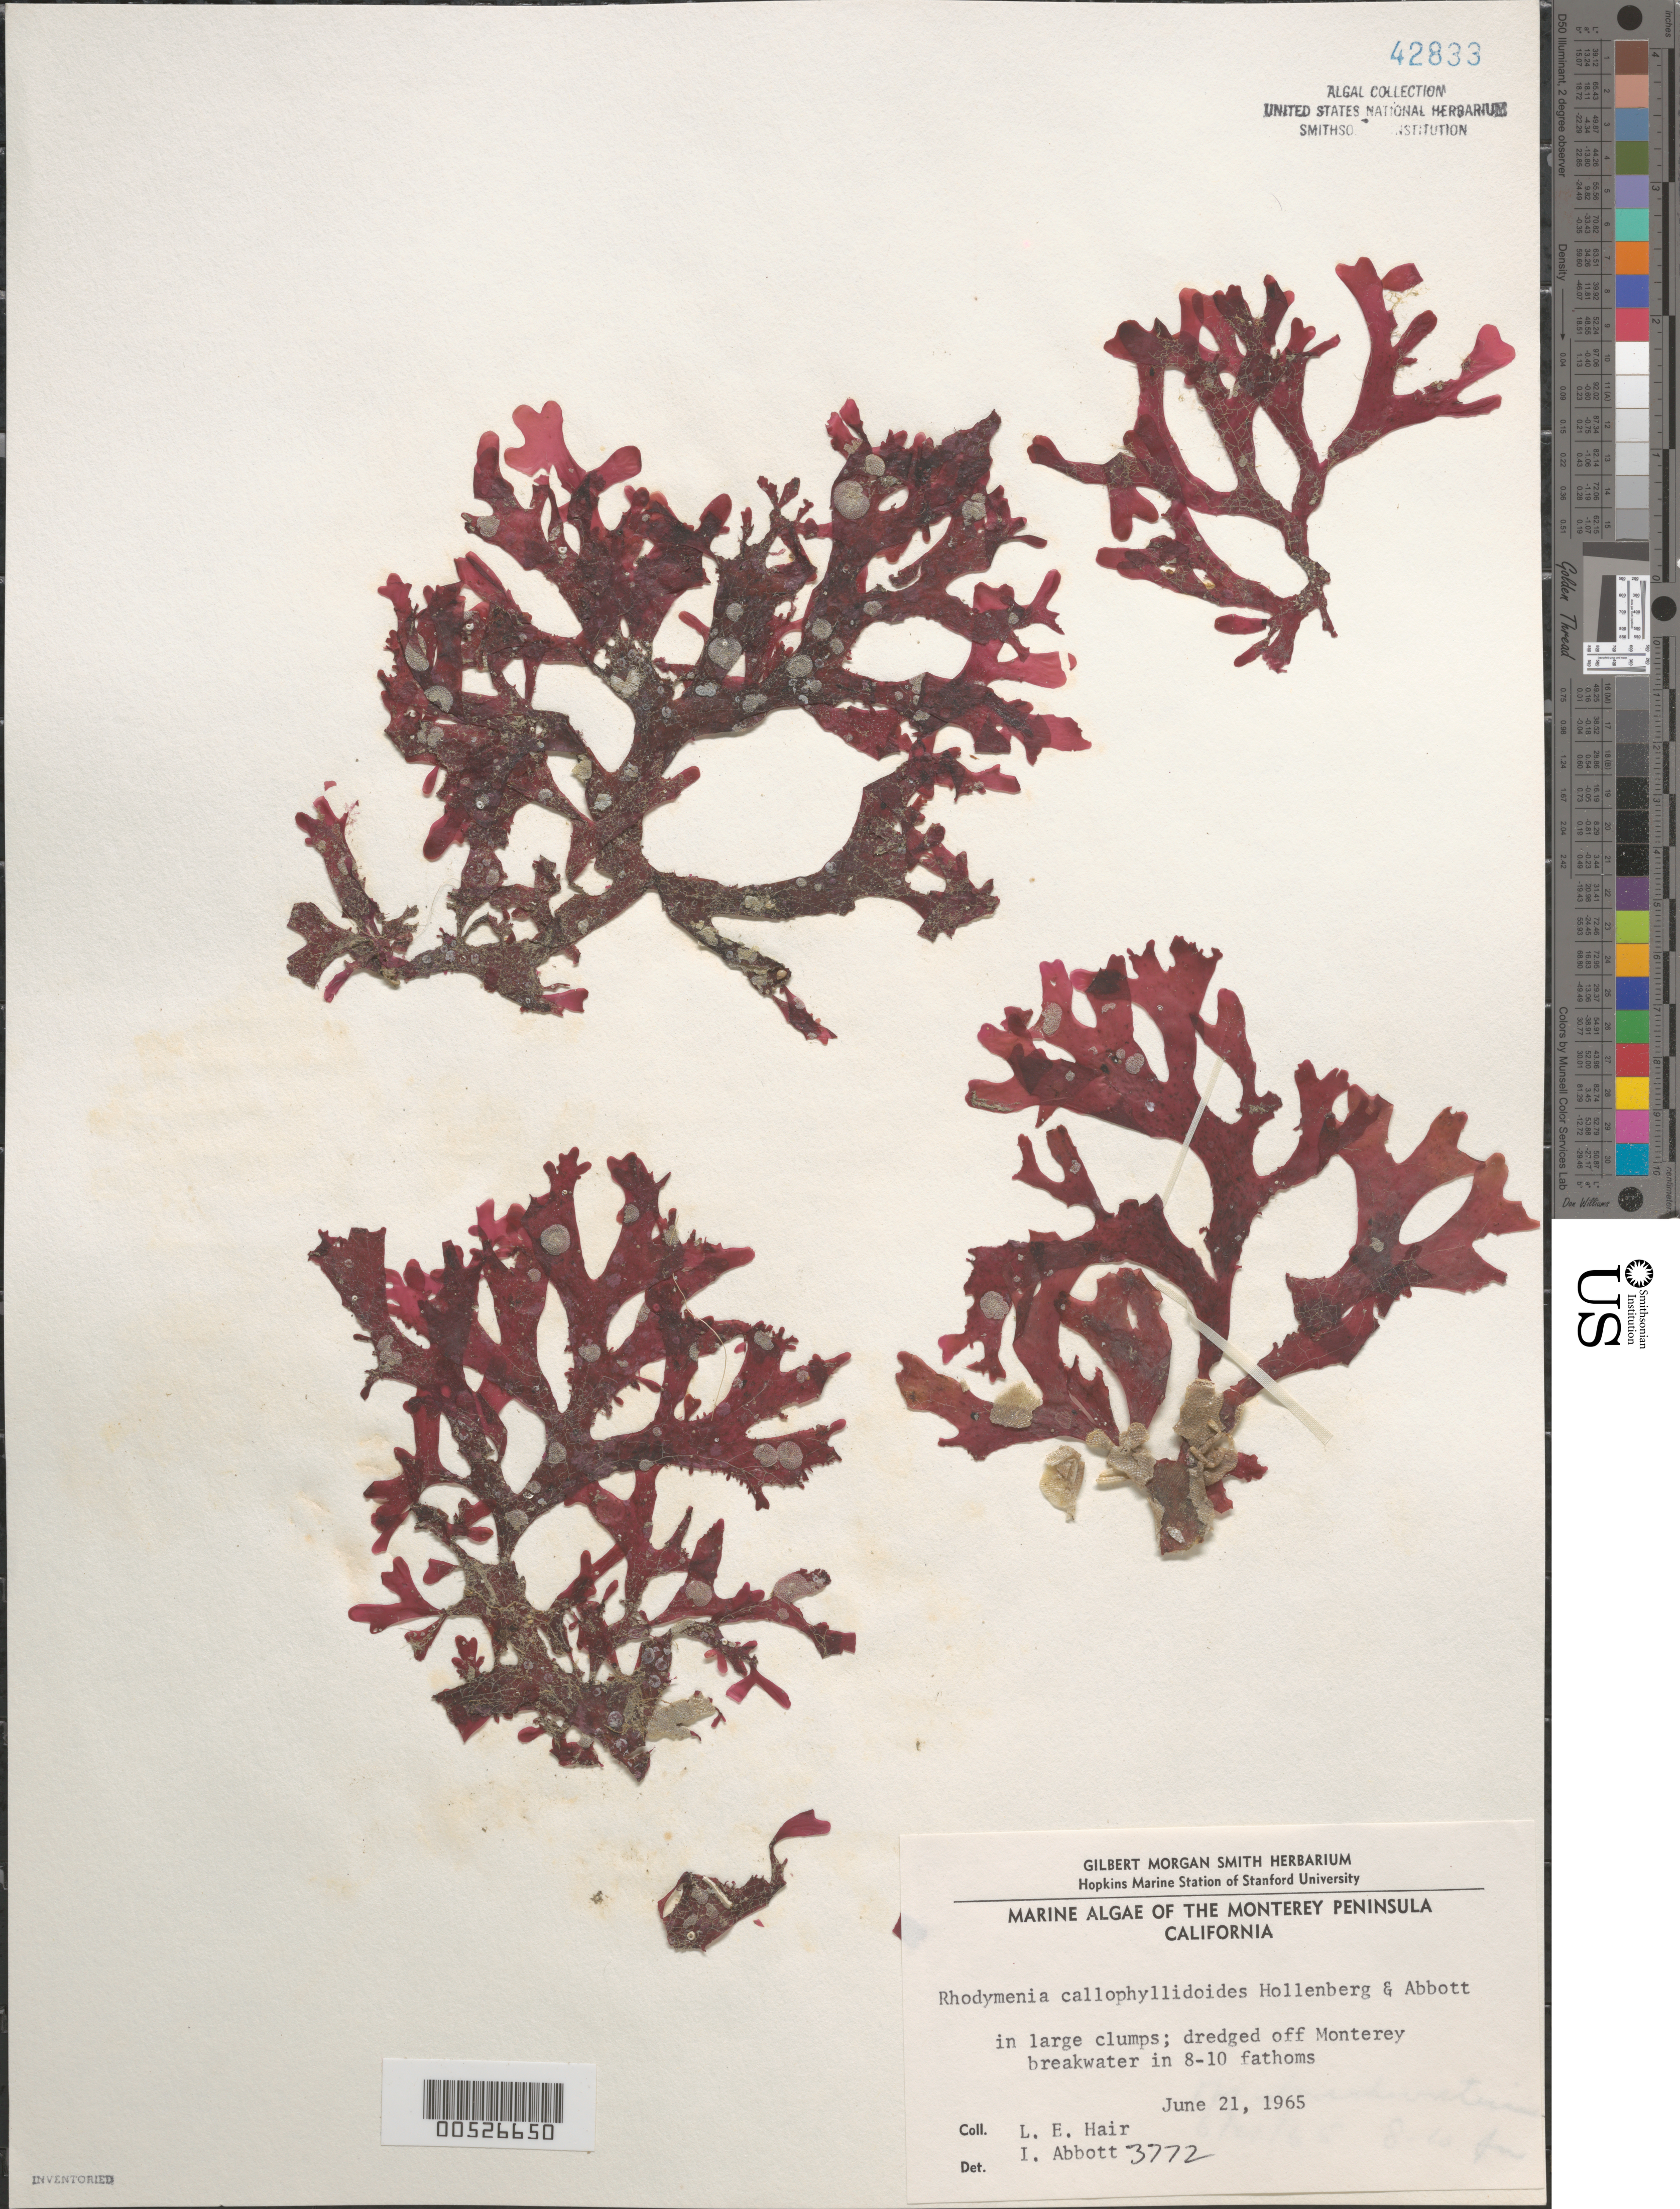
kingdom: Plantae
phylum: Rhodophyta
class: Florideophyceae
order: Rhodymeniales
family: Rhodymeniaceae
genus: Rhodymenia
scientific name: Rhodymenia callophyllidoides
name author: Hollenb. & I.A. Abbott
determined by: Abbott, Isabella A.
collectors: L. Hair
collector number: IAA 3772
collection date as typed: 21 Jun 1965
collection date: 1965-06-21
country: United States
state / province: California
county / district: Monterey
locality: Off Monterey breakwater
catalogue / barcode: US 42833